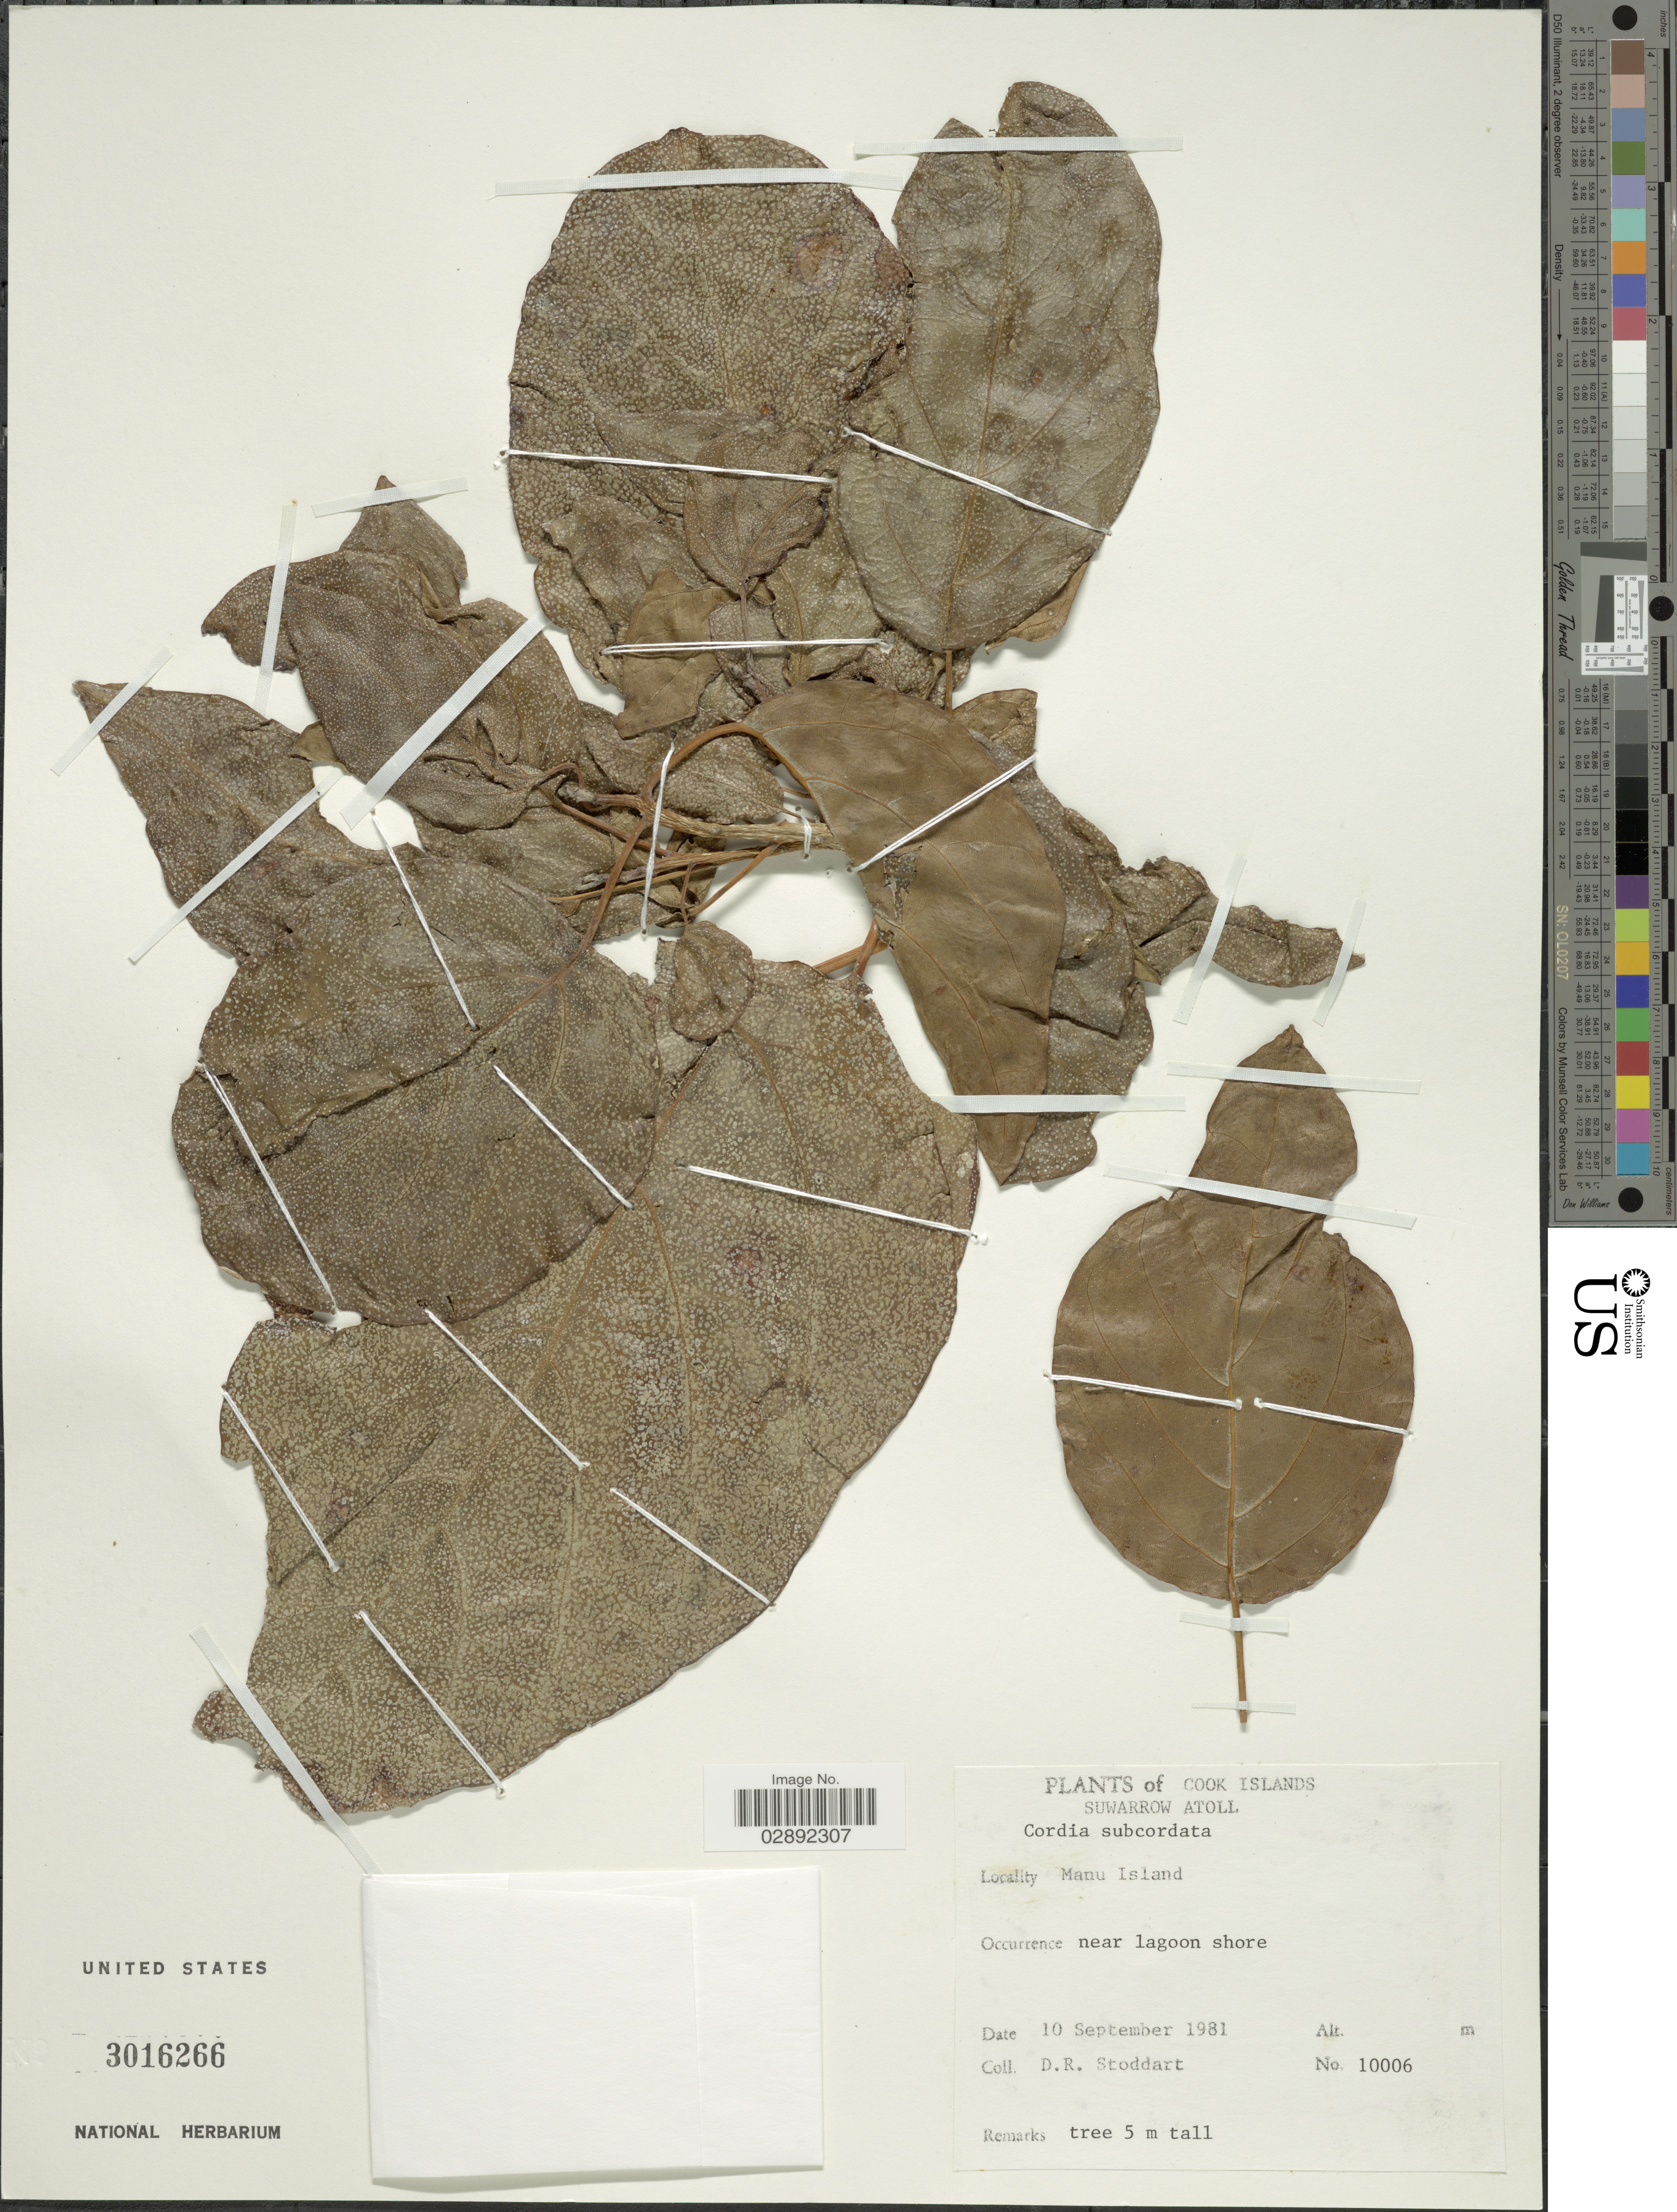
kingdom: Plantae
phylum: Tracheophyta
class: Magnoliopsida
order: Boraginales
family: Cordiaceae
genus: Cordia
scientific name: Cordia subcordata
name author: Lam.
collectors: D. R. Stoddart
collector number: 10006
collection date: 1981-09-10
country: Cook Islands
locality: Suwarrow Atoll. Manu Island. Near lagoon shore.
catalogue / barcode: US 3016266